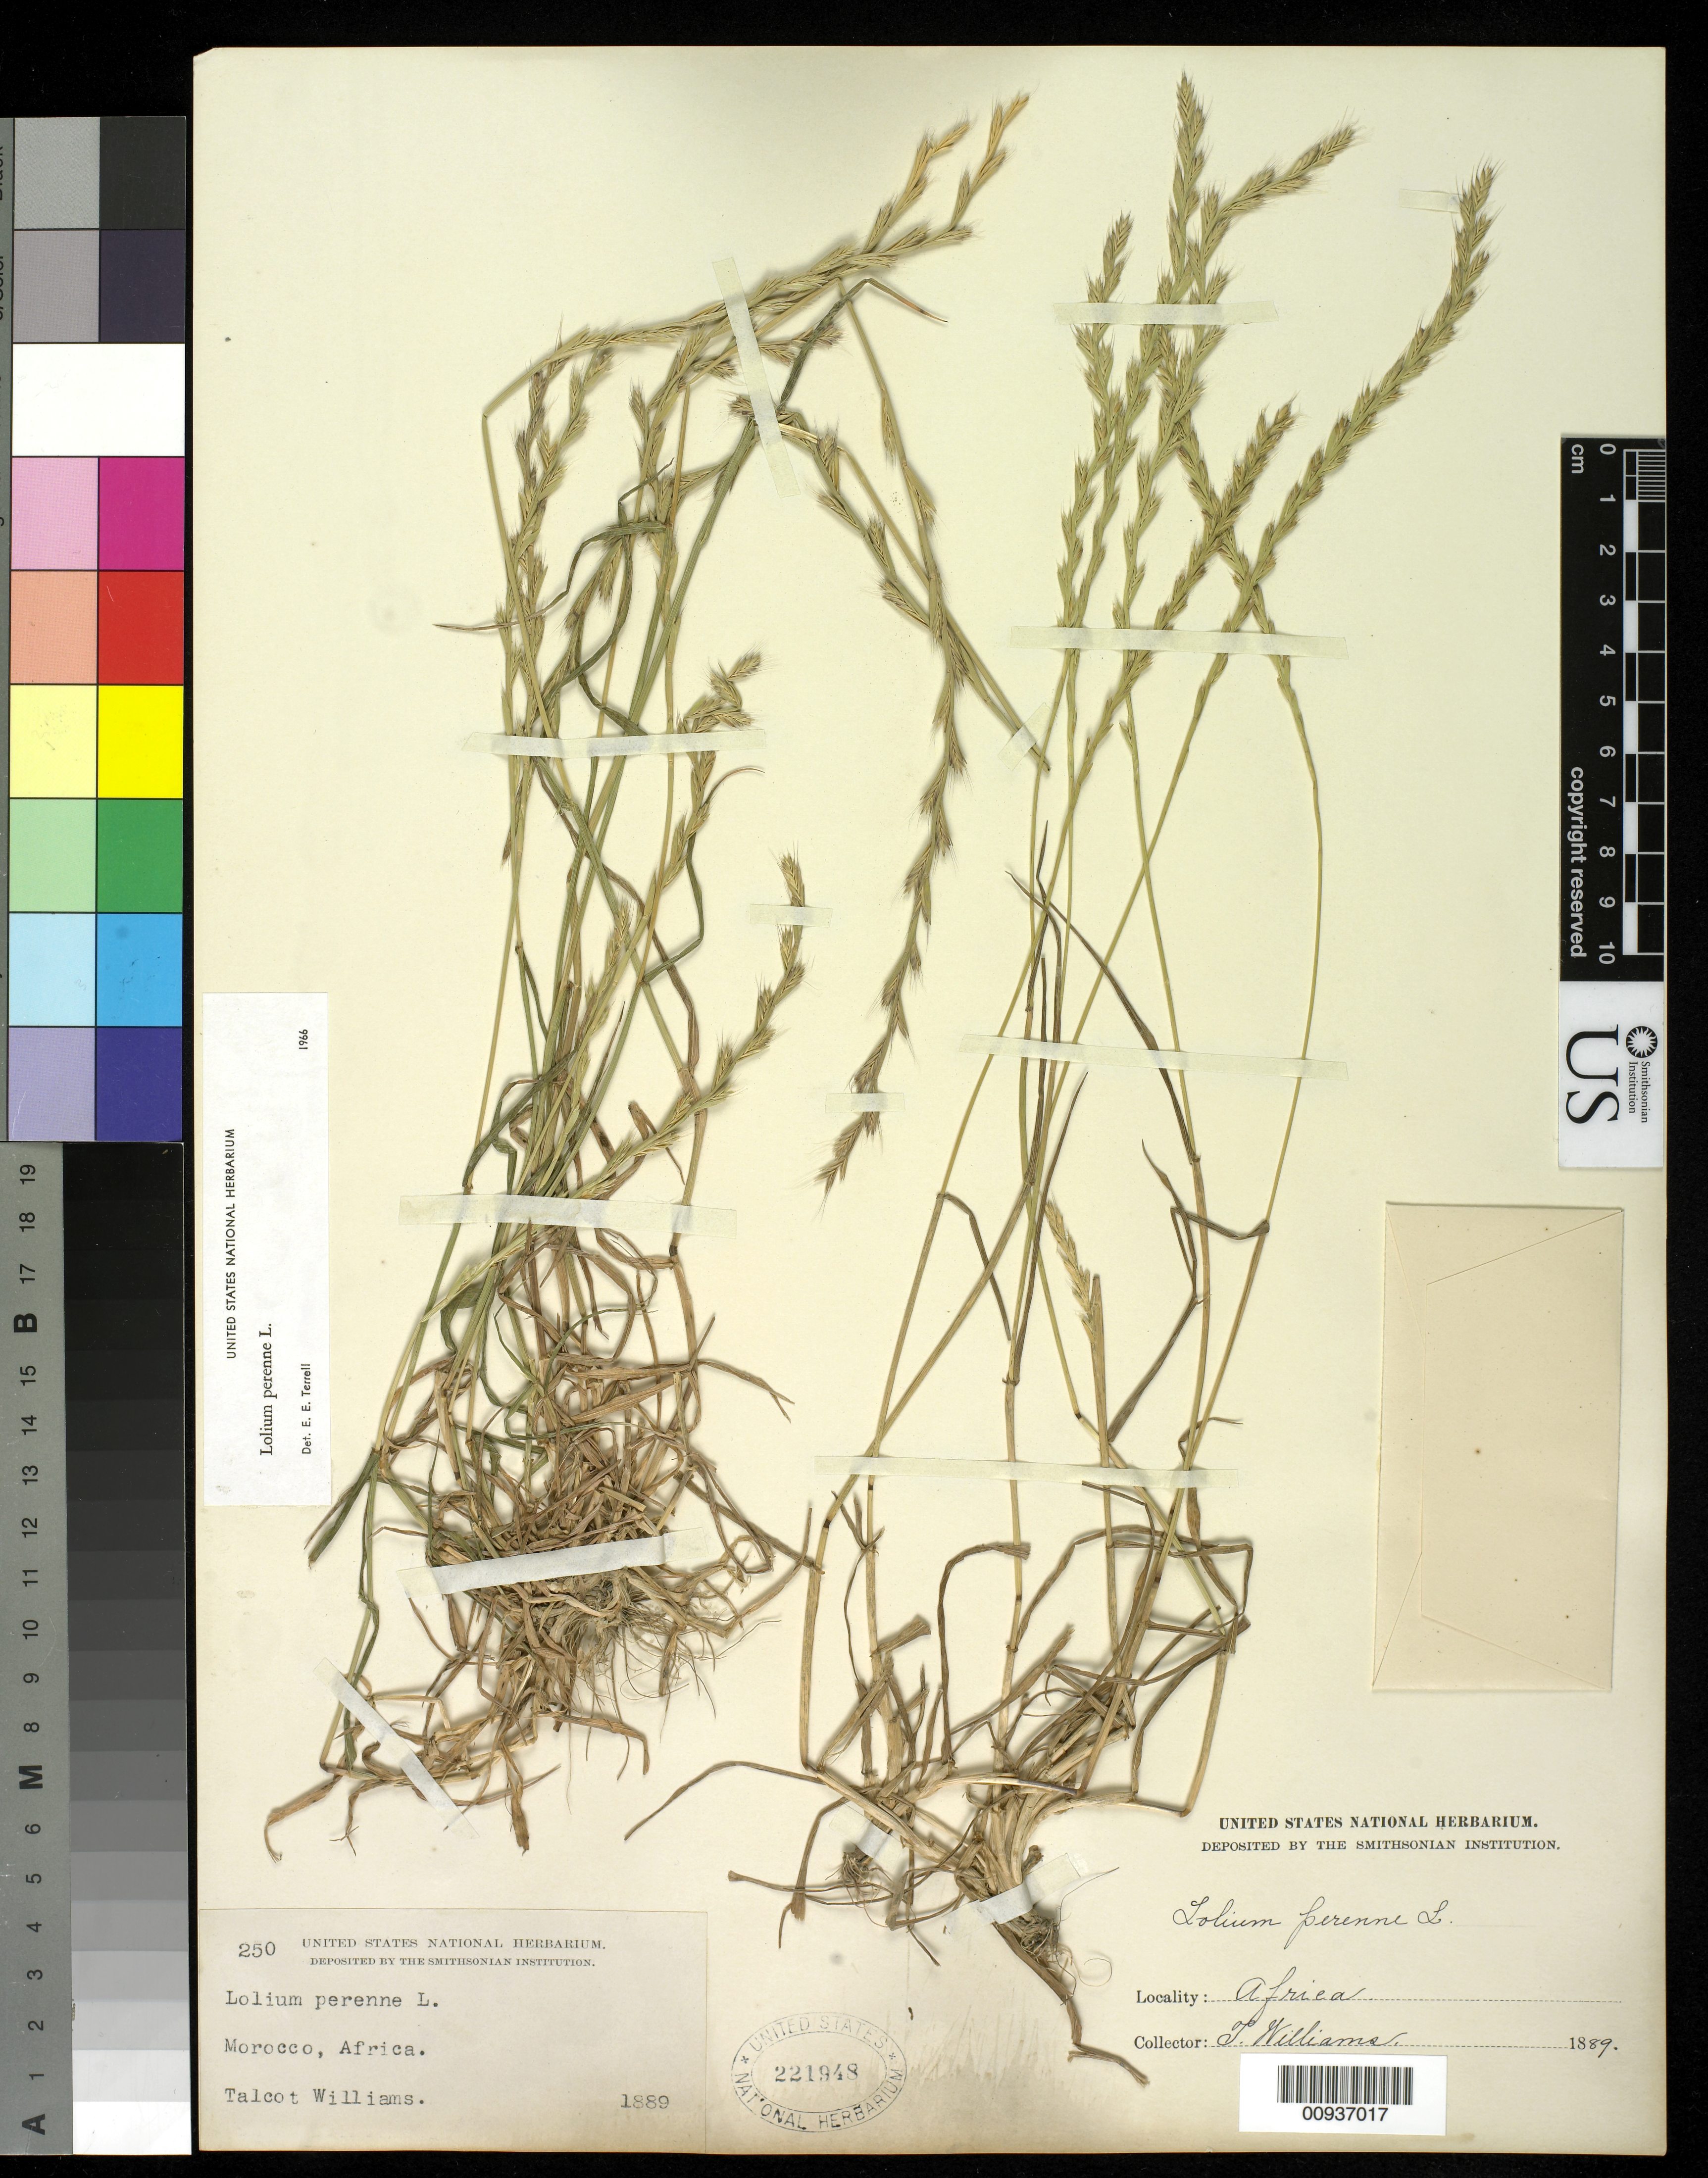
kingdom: Plantae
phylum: Tracheophyta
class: Liliopsida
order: Poales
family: Poaceae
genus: Lolium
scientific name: Lolium perenne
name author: L.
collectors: T. Williams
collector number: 1889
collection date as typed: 1889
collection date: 1889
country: Morocco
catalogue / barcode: US 221948